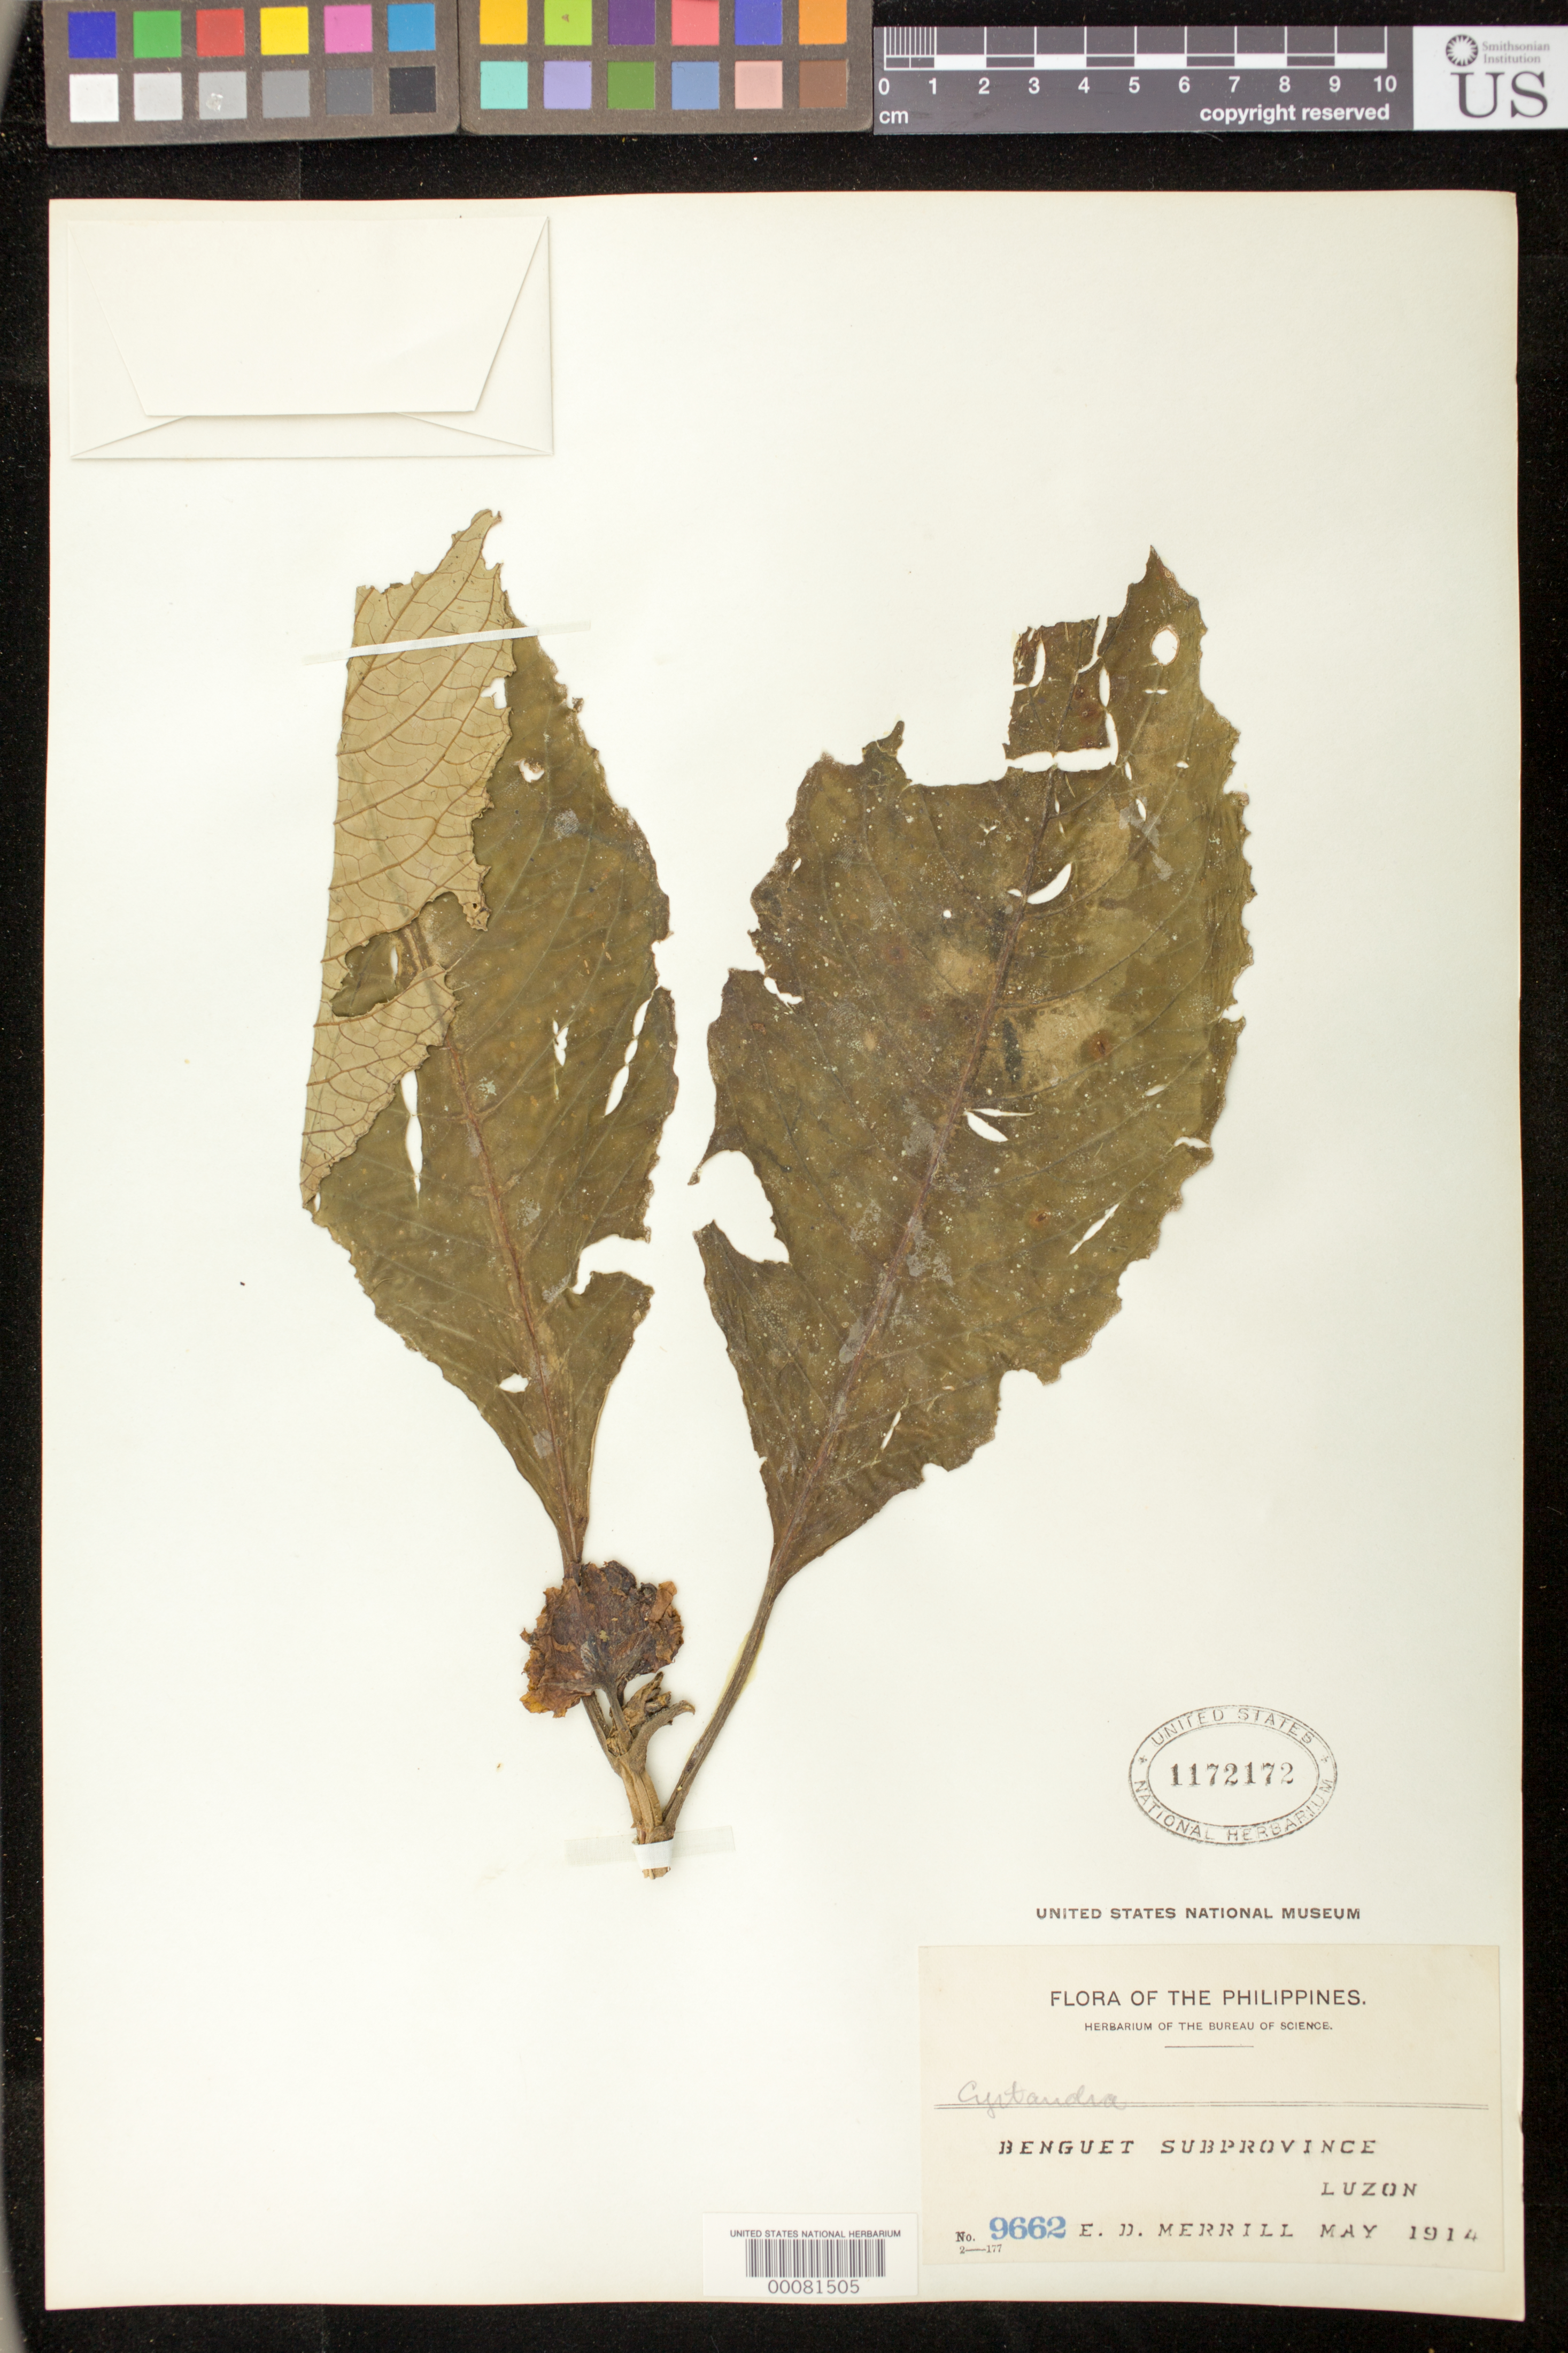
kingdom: Plantae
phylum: Tracheophyta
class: Magnoliopsida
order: Lamiales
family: Gesneriaceae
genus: Cyrtandra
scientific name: Cyrtandra alnifolia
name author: Kraenzl.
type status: Isoneotype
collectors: E. D. Merrill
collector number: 9662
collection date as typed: May 1914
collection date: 1914-05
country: Philippines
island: Luzon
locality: Benguet, Benguet subprovince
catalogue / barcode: US 1172172